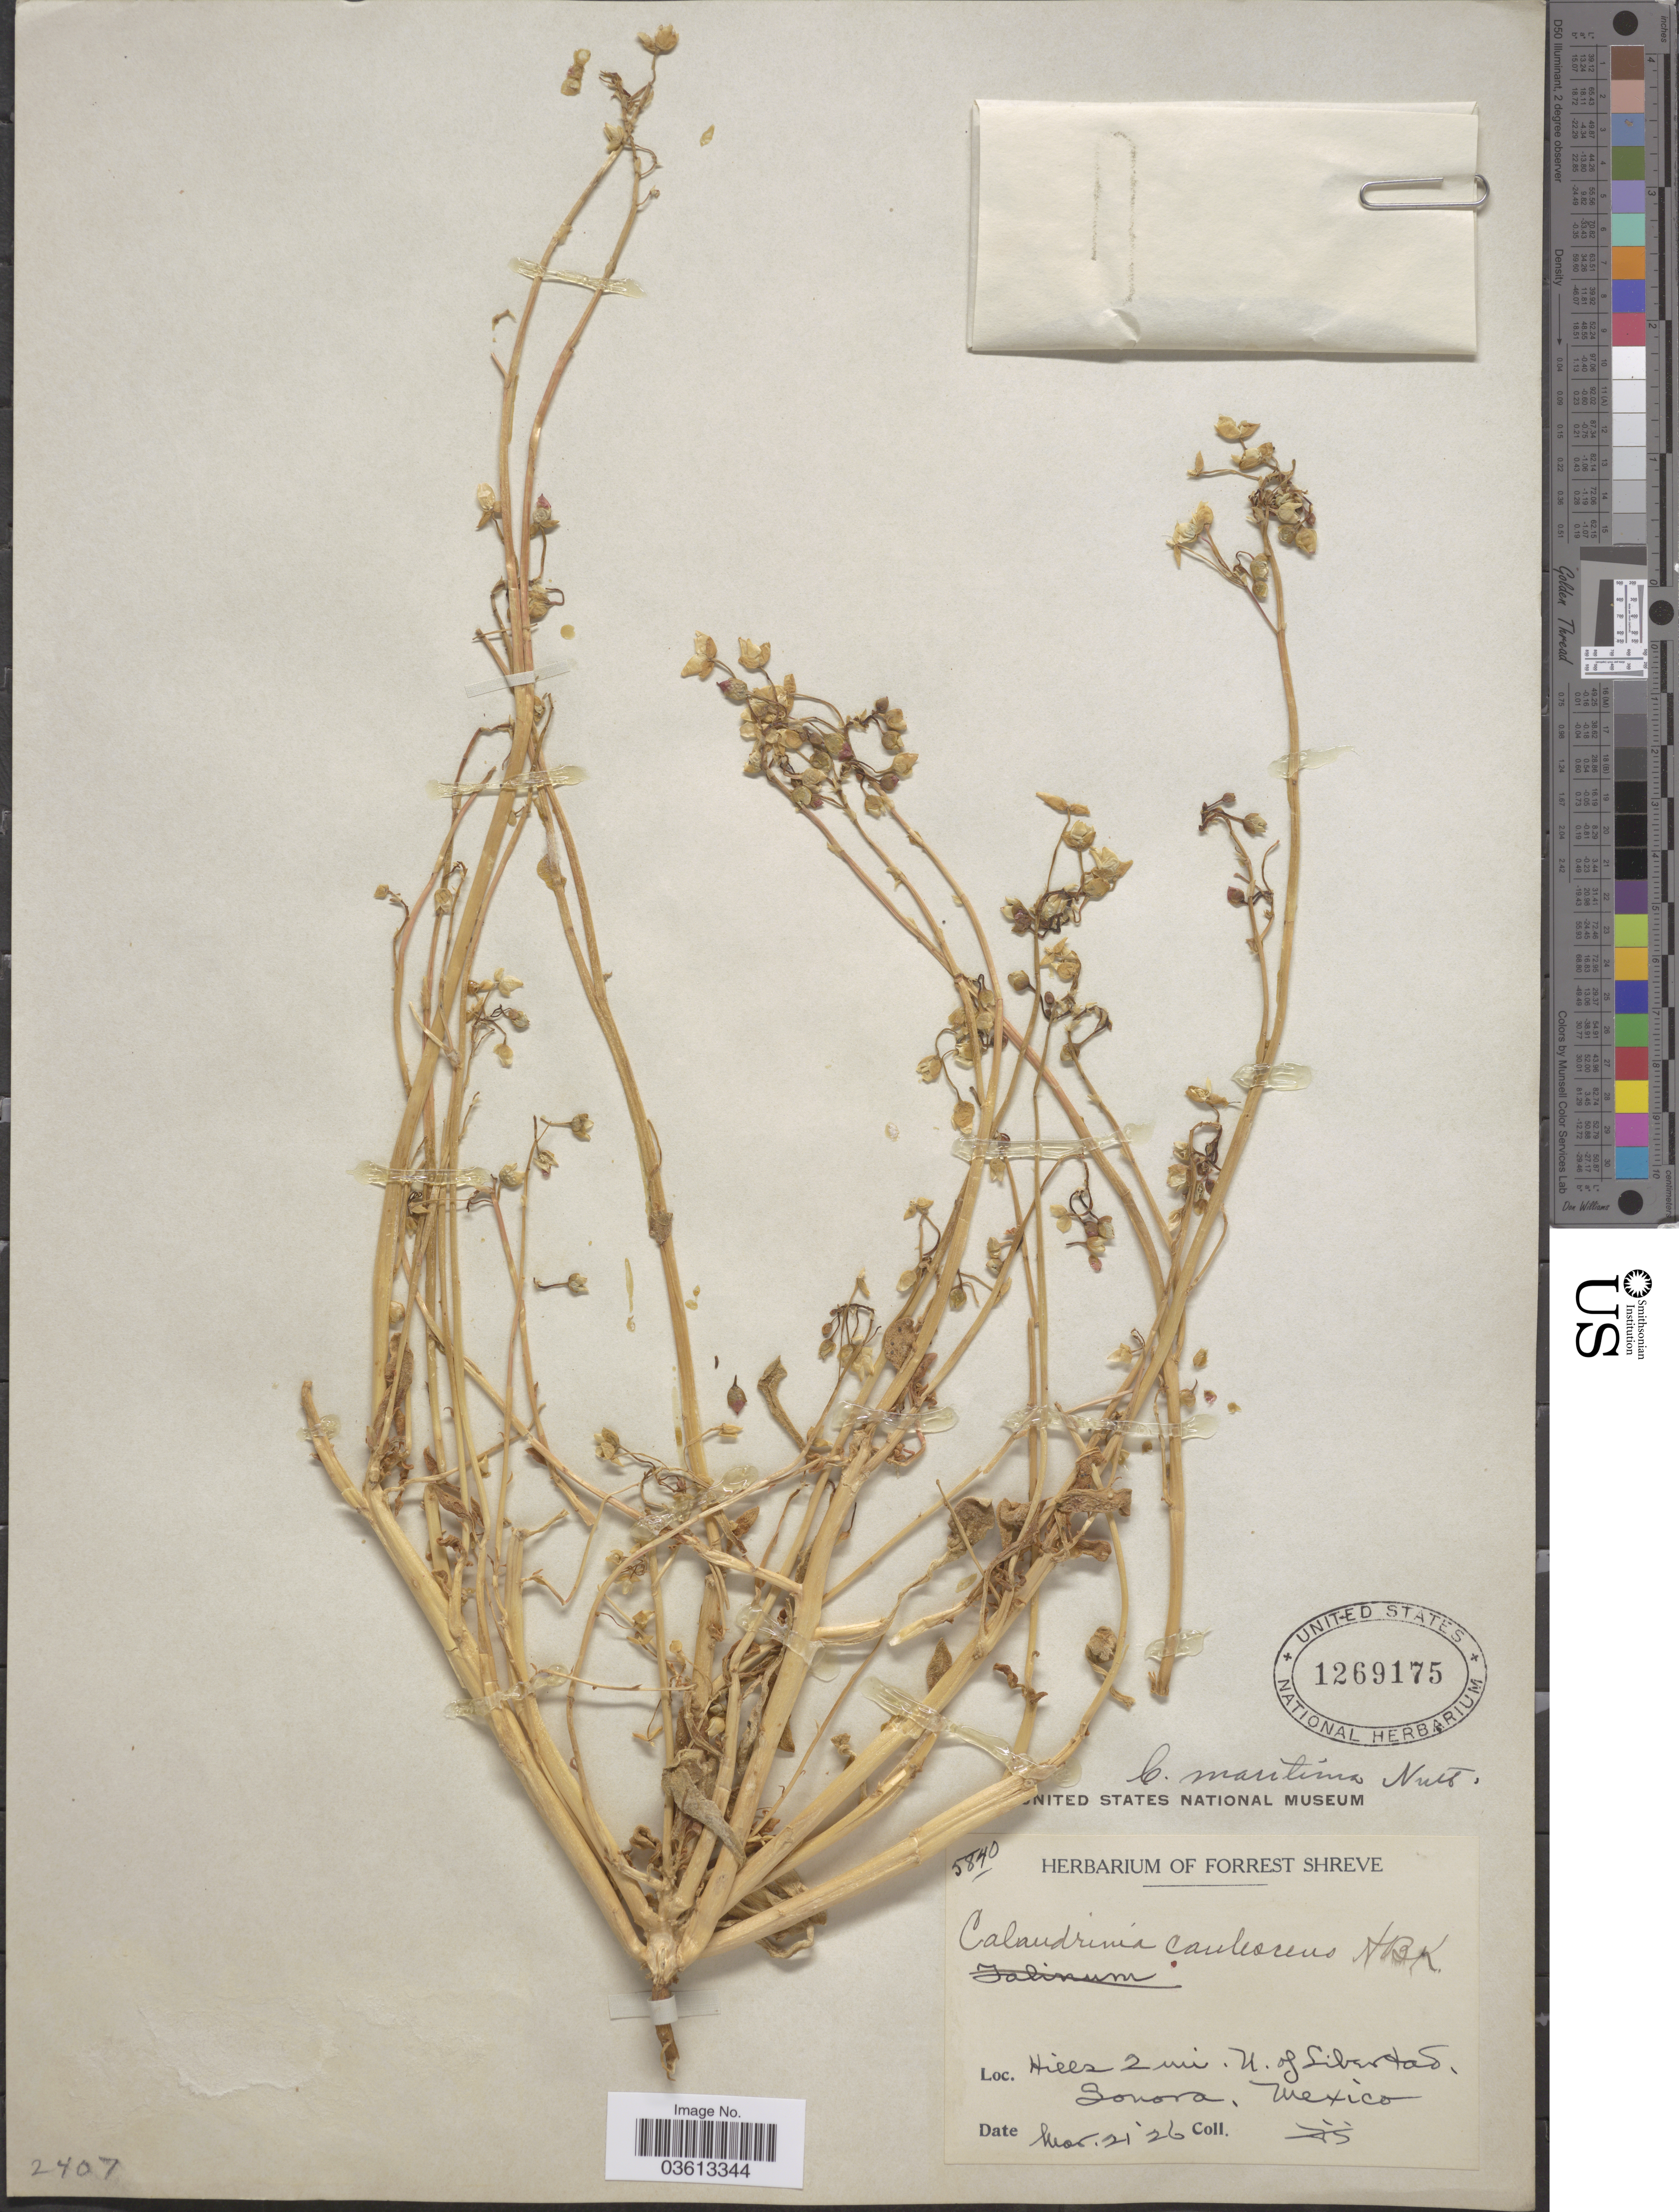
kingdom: Plantae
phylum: Tracheophyta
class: Magnoliopsida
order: Caryophyllales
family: Montiaceae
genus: Cistanthe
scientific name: Cistanthe maritima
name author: (Nutt.) Carolin ex Hershk.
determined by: Strong, Mark T., (BOT), Smithsonian Institution - National Museum of Natural History (UNITED STATES)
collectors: F. Shreve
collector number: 5840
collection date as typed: Transcribed d/m/y: 21/3/26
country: Mexico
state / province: Sonora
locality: Hills 2 mi. N. of Libertad.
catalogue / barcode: US 1269175